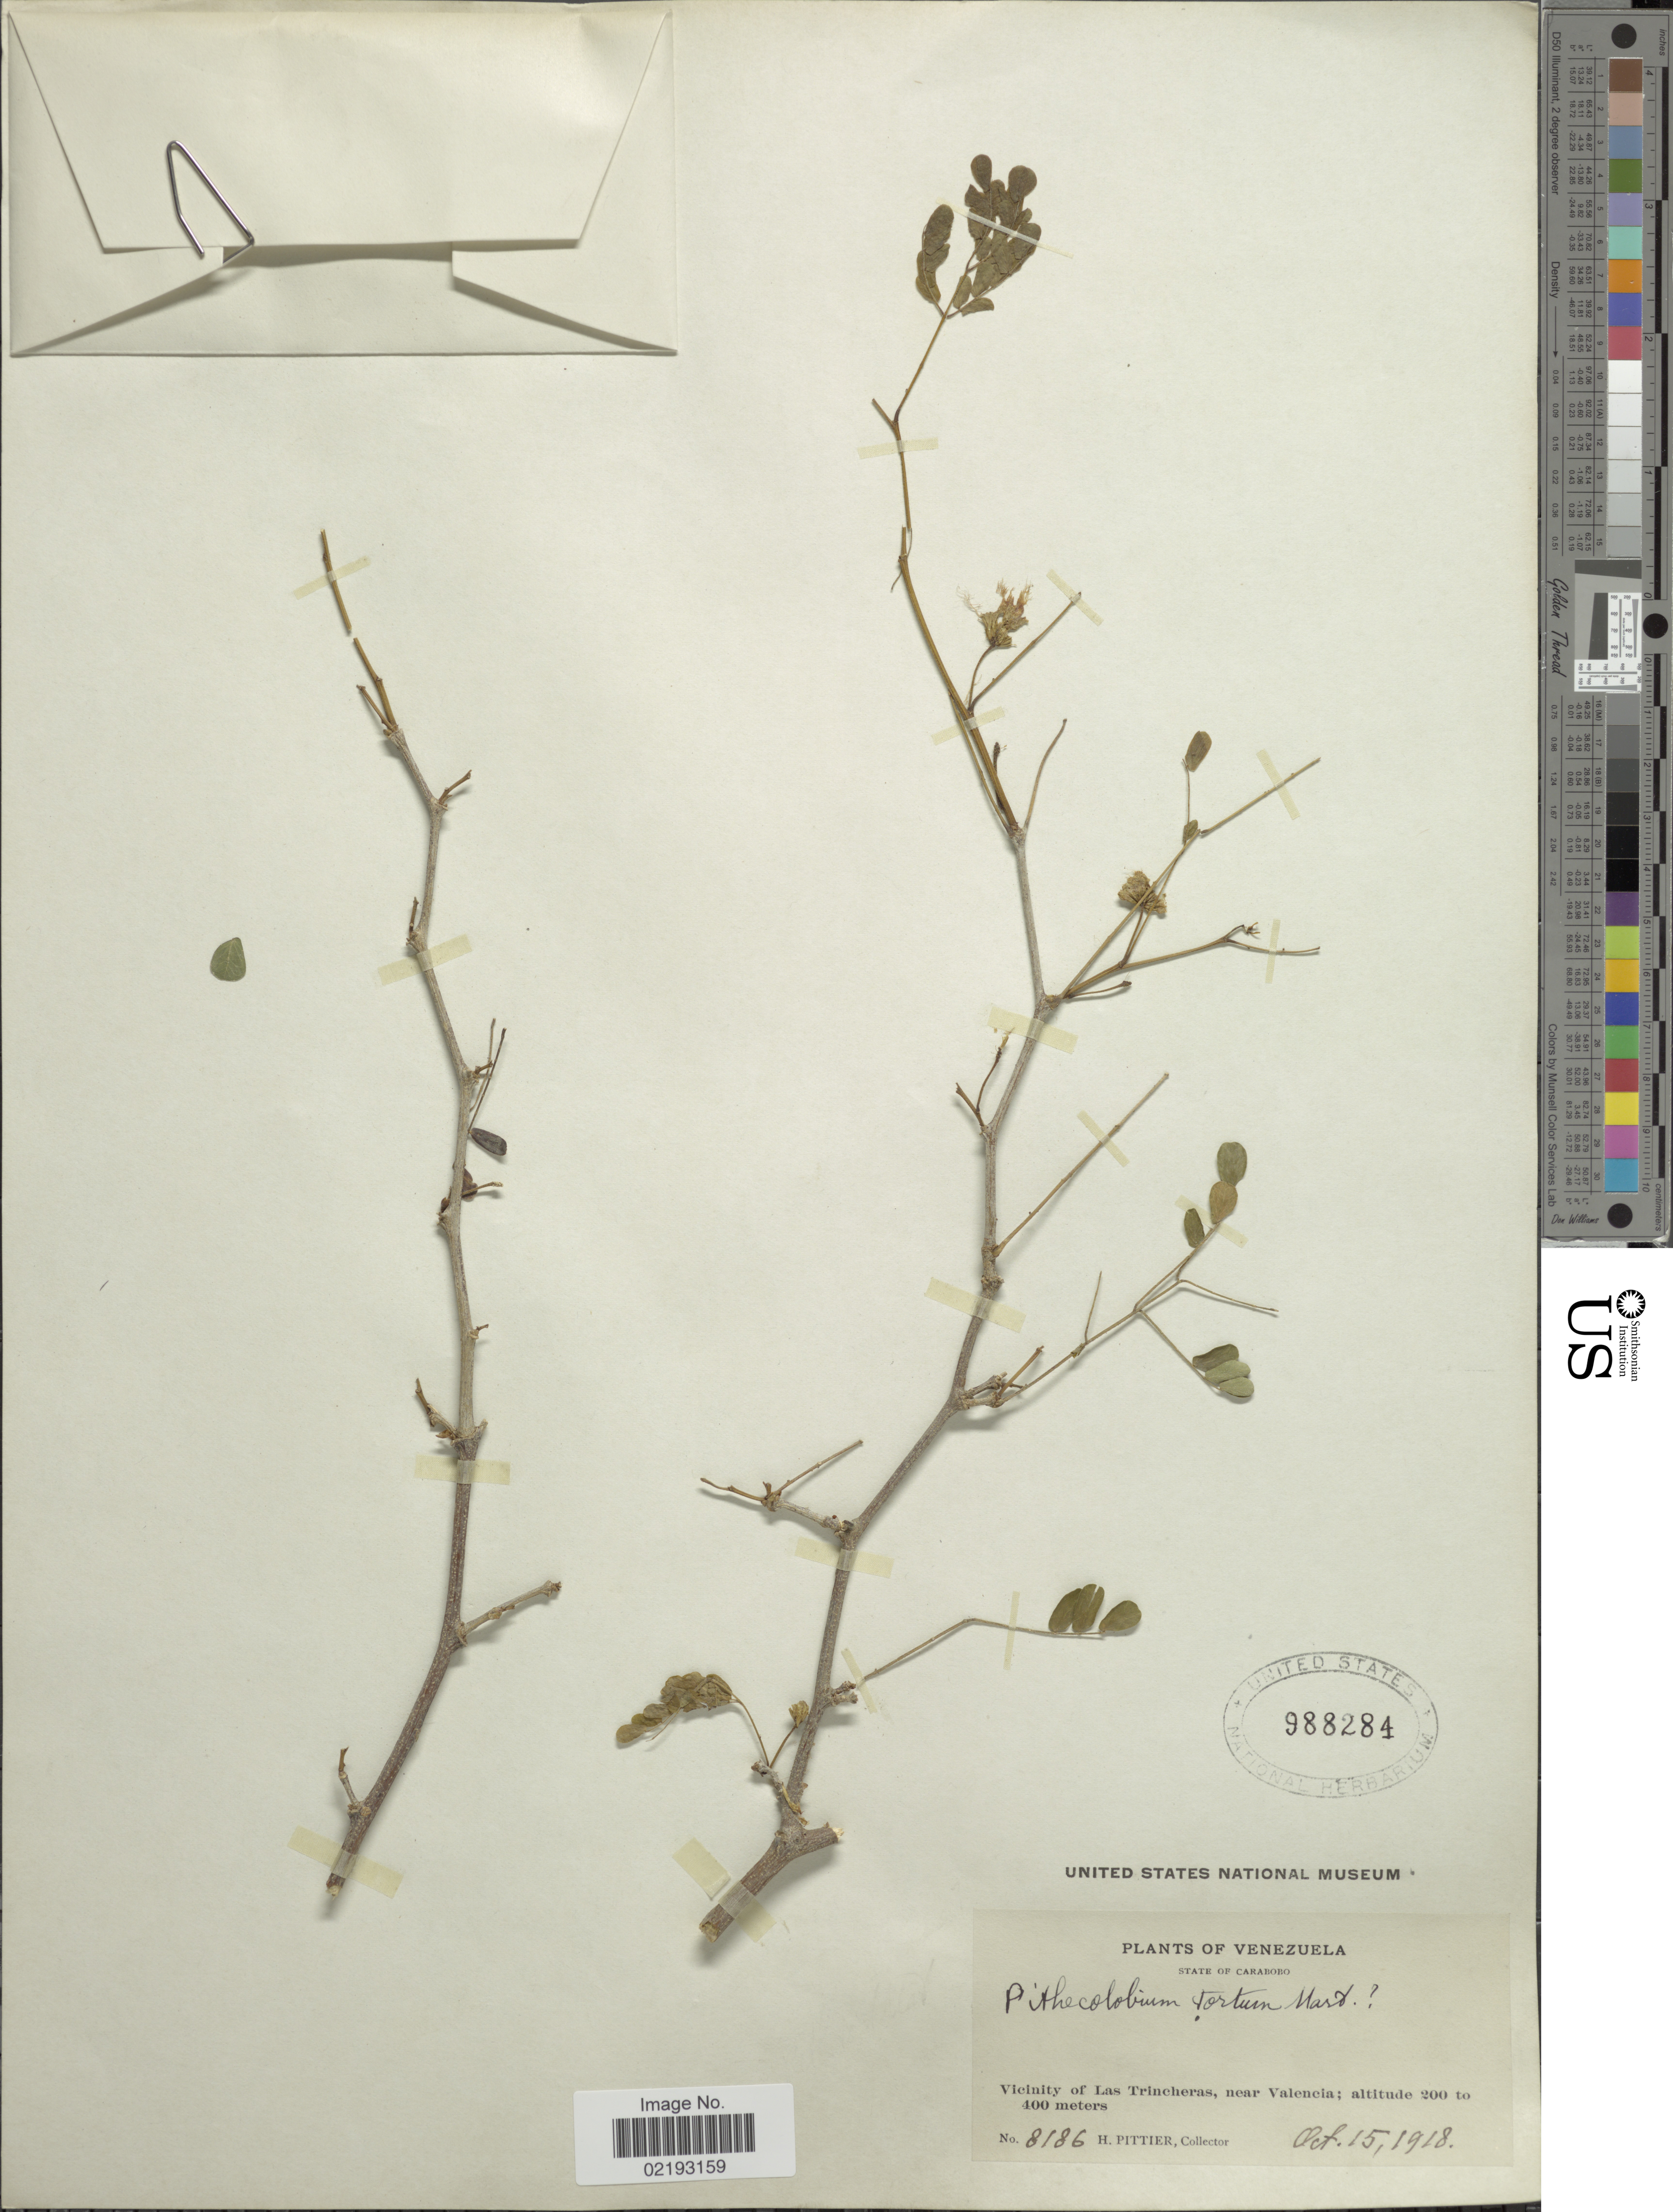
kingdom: Plantae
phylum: Tracheophyta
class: Magnoliopsida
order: Fabales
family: Fabaceae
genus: Chloroleucon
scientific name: Chloroleucon sp.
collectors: H. F. Pittier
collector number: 8186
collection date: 1918-10-15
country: Venezuela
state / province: Carabobo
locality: Vicinity of Las Trincheras, near Valencia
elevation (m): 200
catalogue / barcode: US 988284